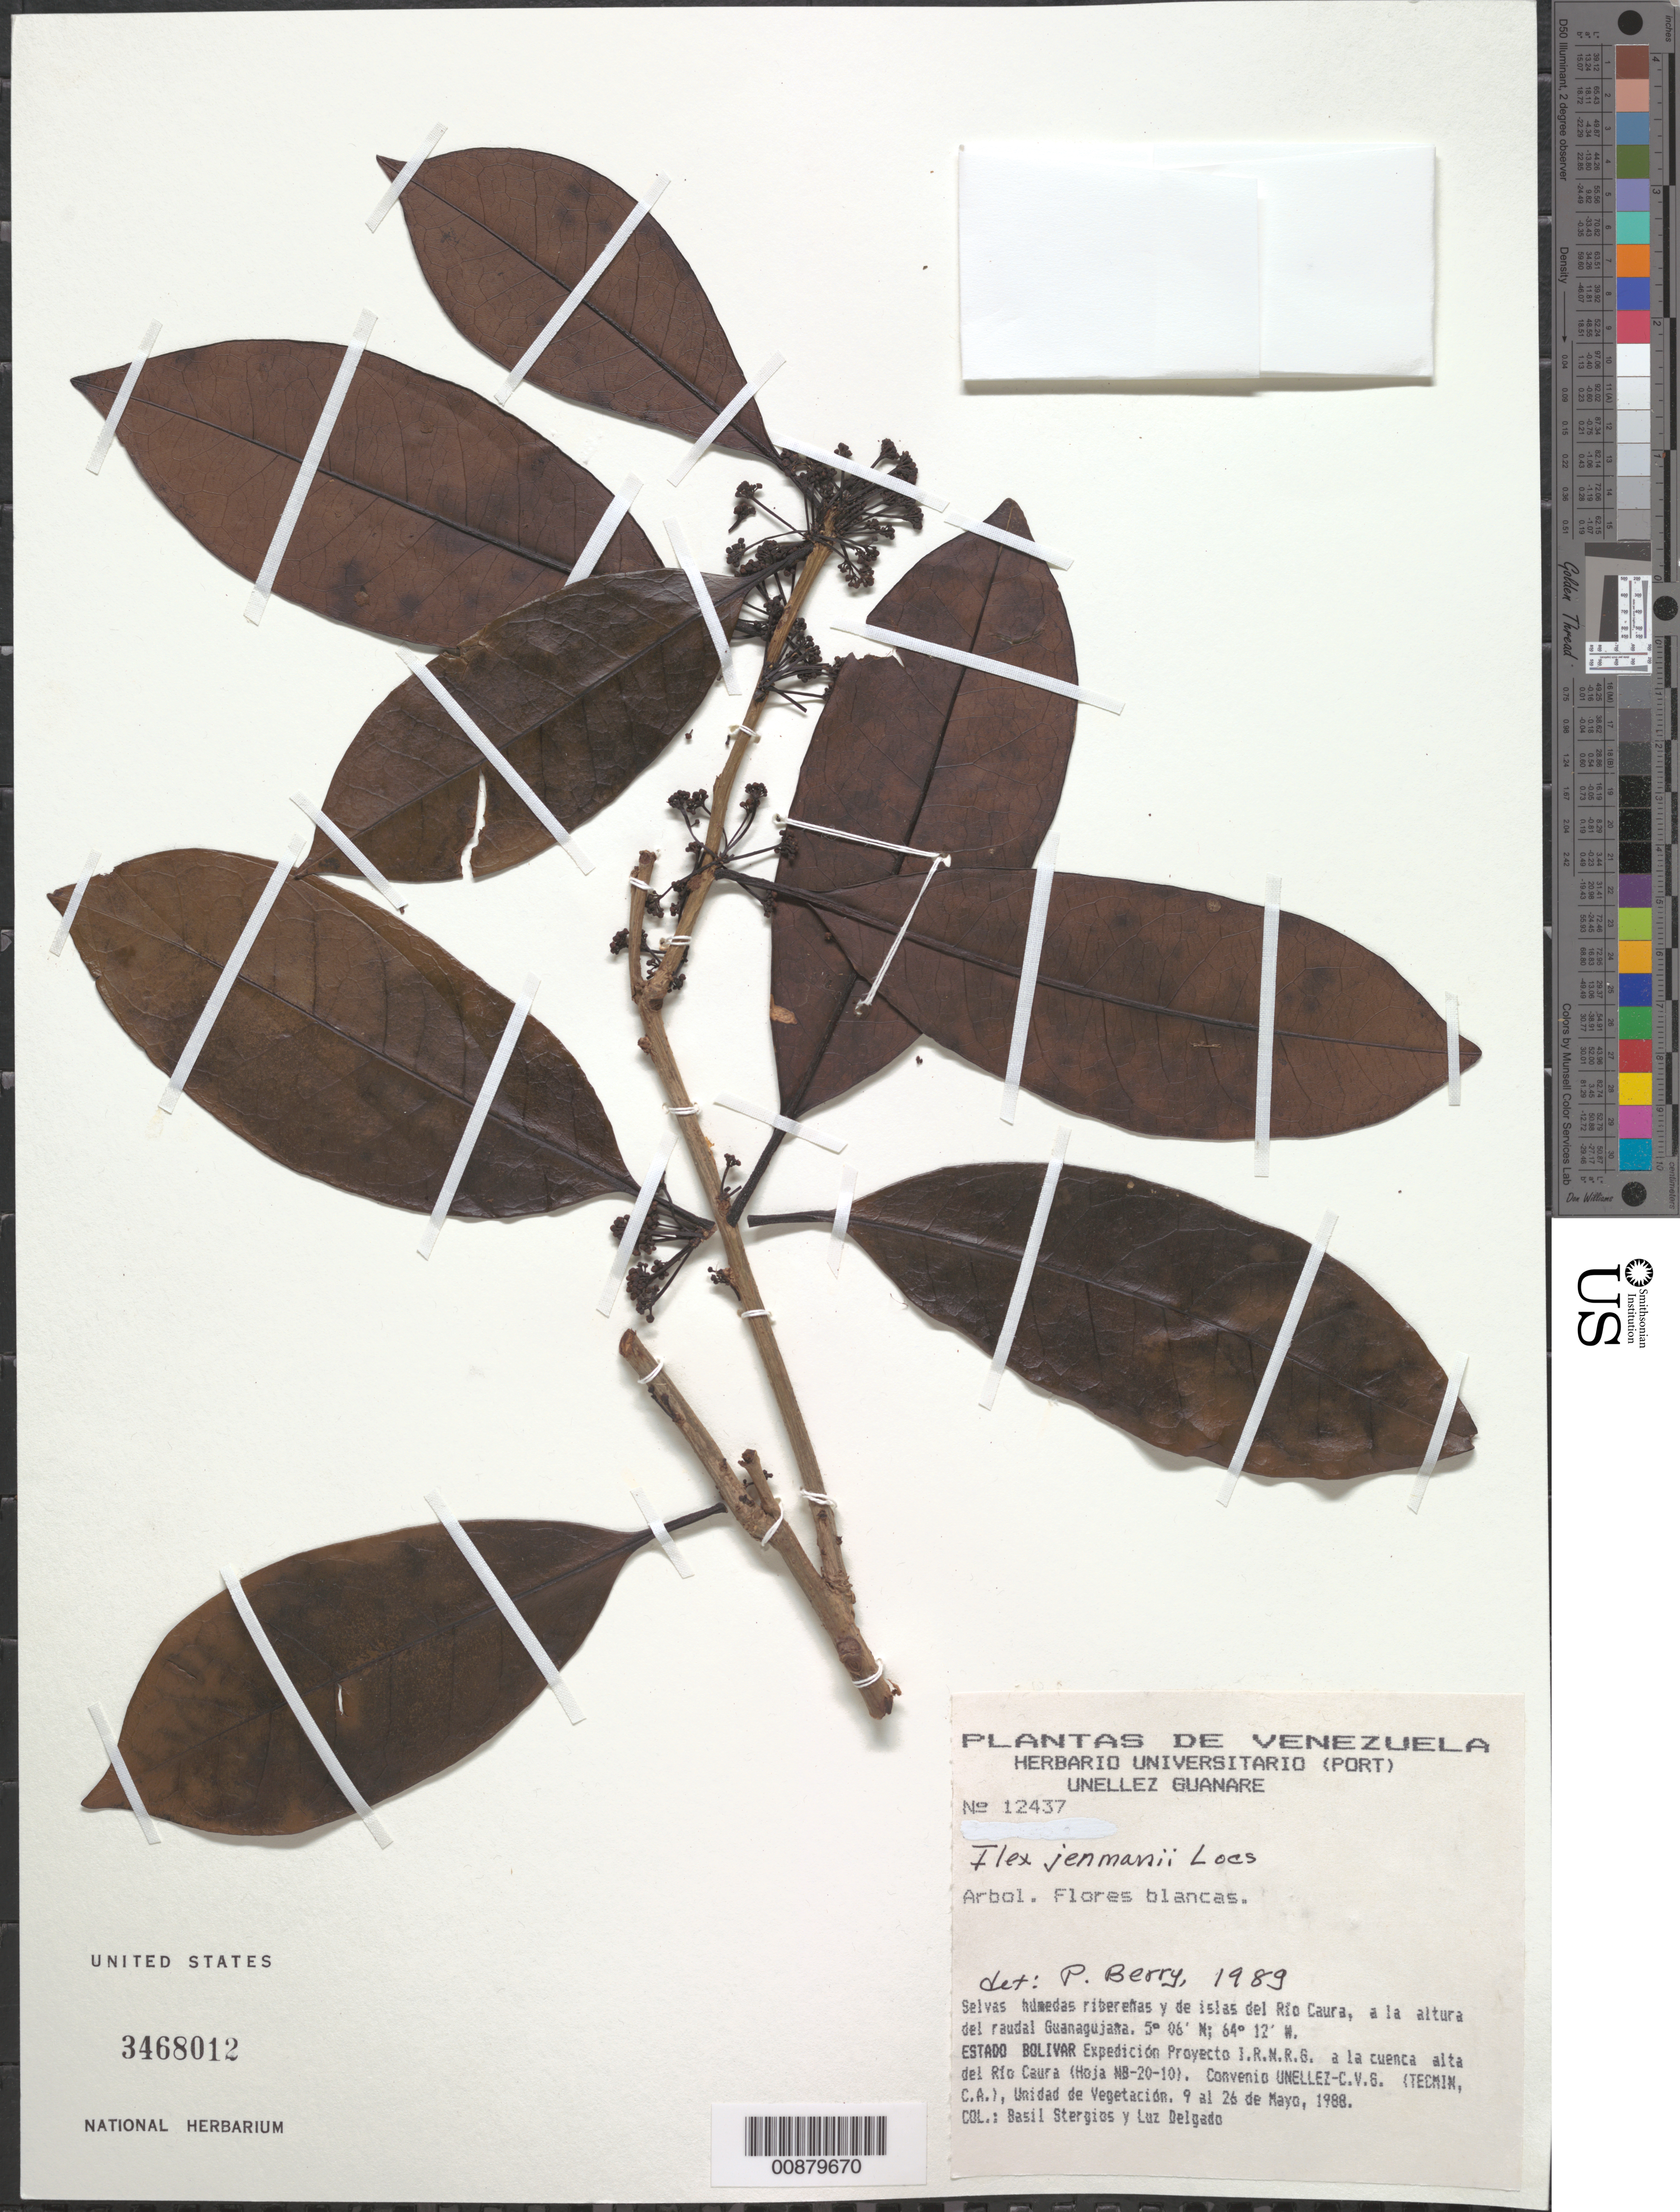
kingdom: Plantae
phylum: Tracheophyta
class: Magnoliopsida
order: Aquifoliales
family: Aquifoliaceae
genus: Ilex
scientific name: Ilex jenmanii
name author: Loes.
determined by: Berry, P. E., (WIS), University of Wisconsin - Madison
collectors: B. G. Stergios & L. Delgado V.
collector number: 12437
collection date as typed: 9-May-88 to 26-May-88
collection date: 1988-05-09/1988-05-26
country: Venezuela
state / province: Bolívar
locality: Río Caura, raudal Guanagujaña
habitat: Selvas húmedas riberenas y islas del río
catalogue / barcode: US 3468012